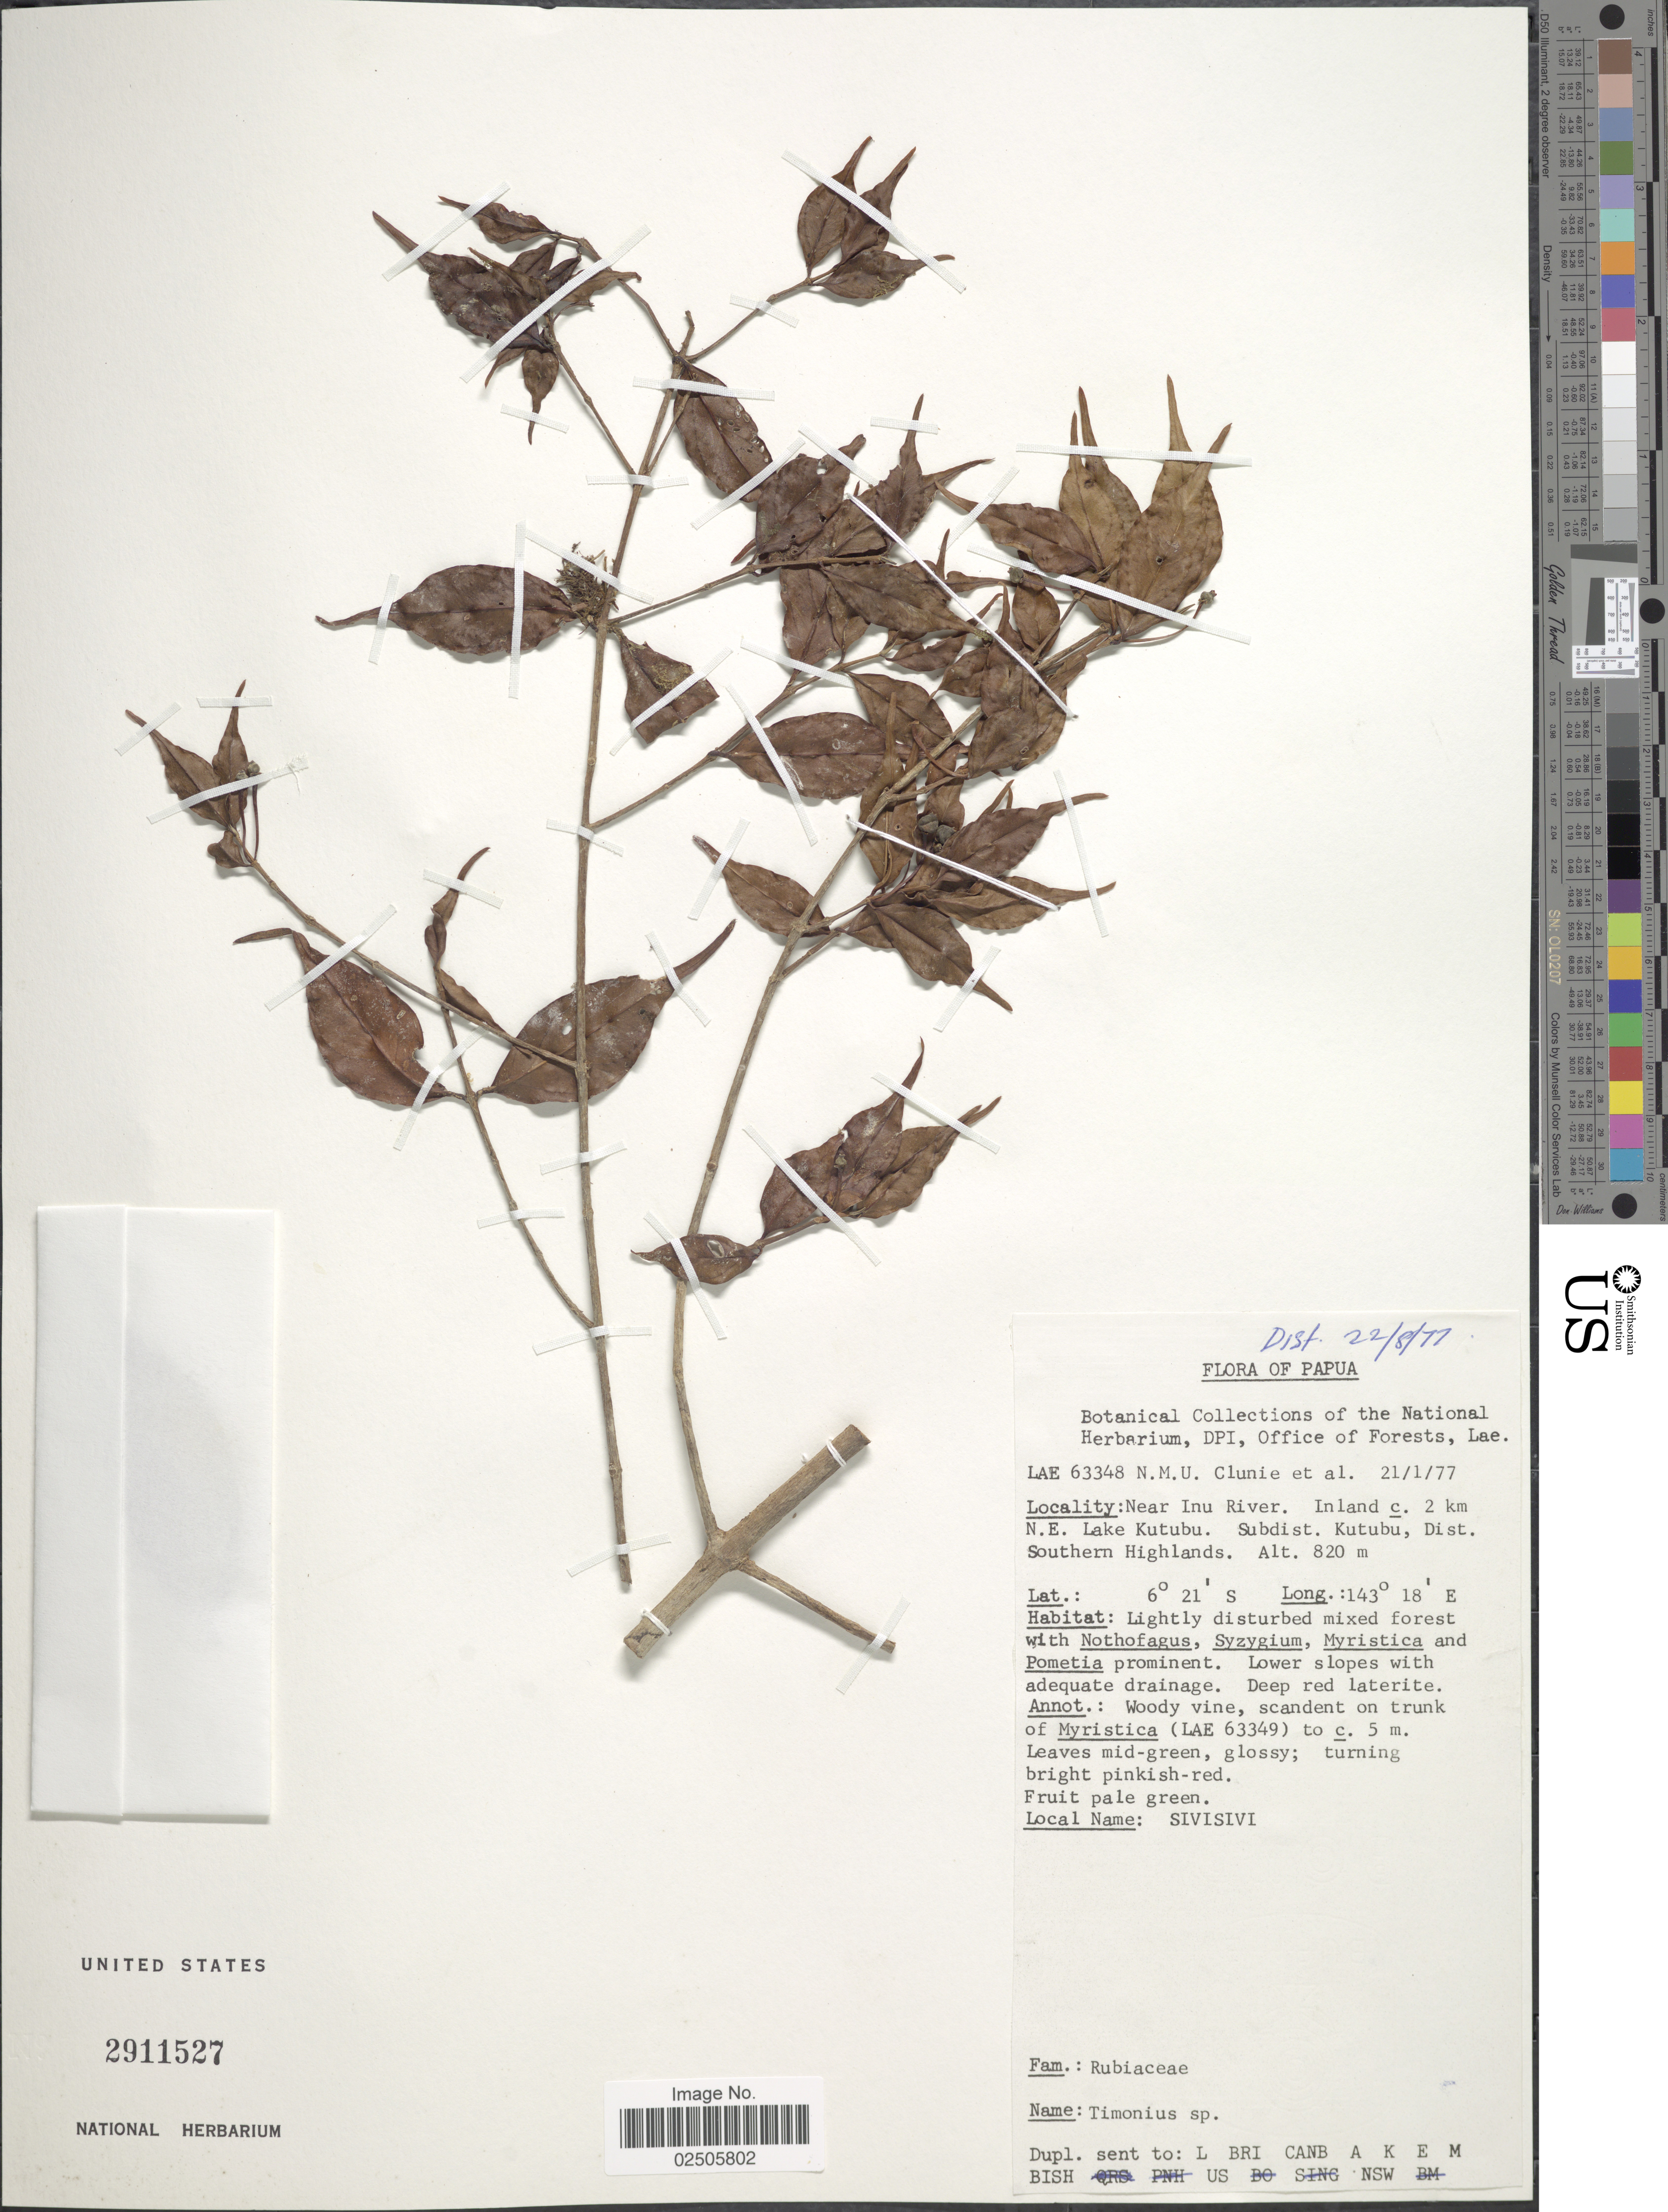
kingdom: Plantae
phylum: Tracheophyta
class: Magnoliopsida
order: Gentianales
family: Rubiaceae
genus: Timonius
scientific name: Timonius sp.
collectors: N.M.U. Clunie & et al.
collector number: LAE63348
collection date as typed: Transcribed d/m/y: 21/1/77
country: Papua New Guinea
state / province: Southern Highlands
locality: Papua, near Inu River. Inland c. 2 km N.E. Lake Kutubu. Subdist. Kutubu, Dist. Southern Highlands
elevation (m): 820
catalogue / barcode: US 2911527